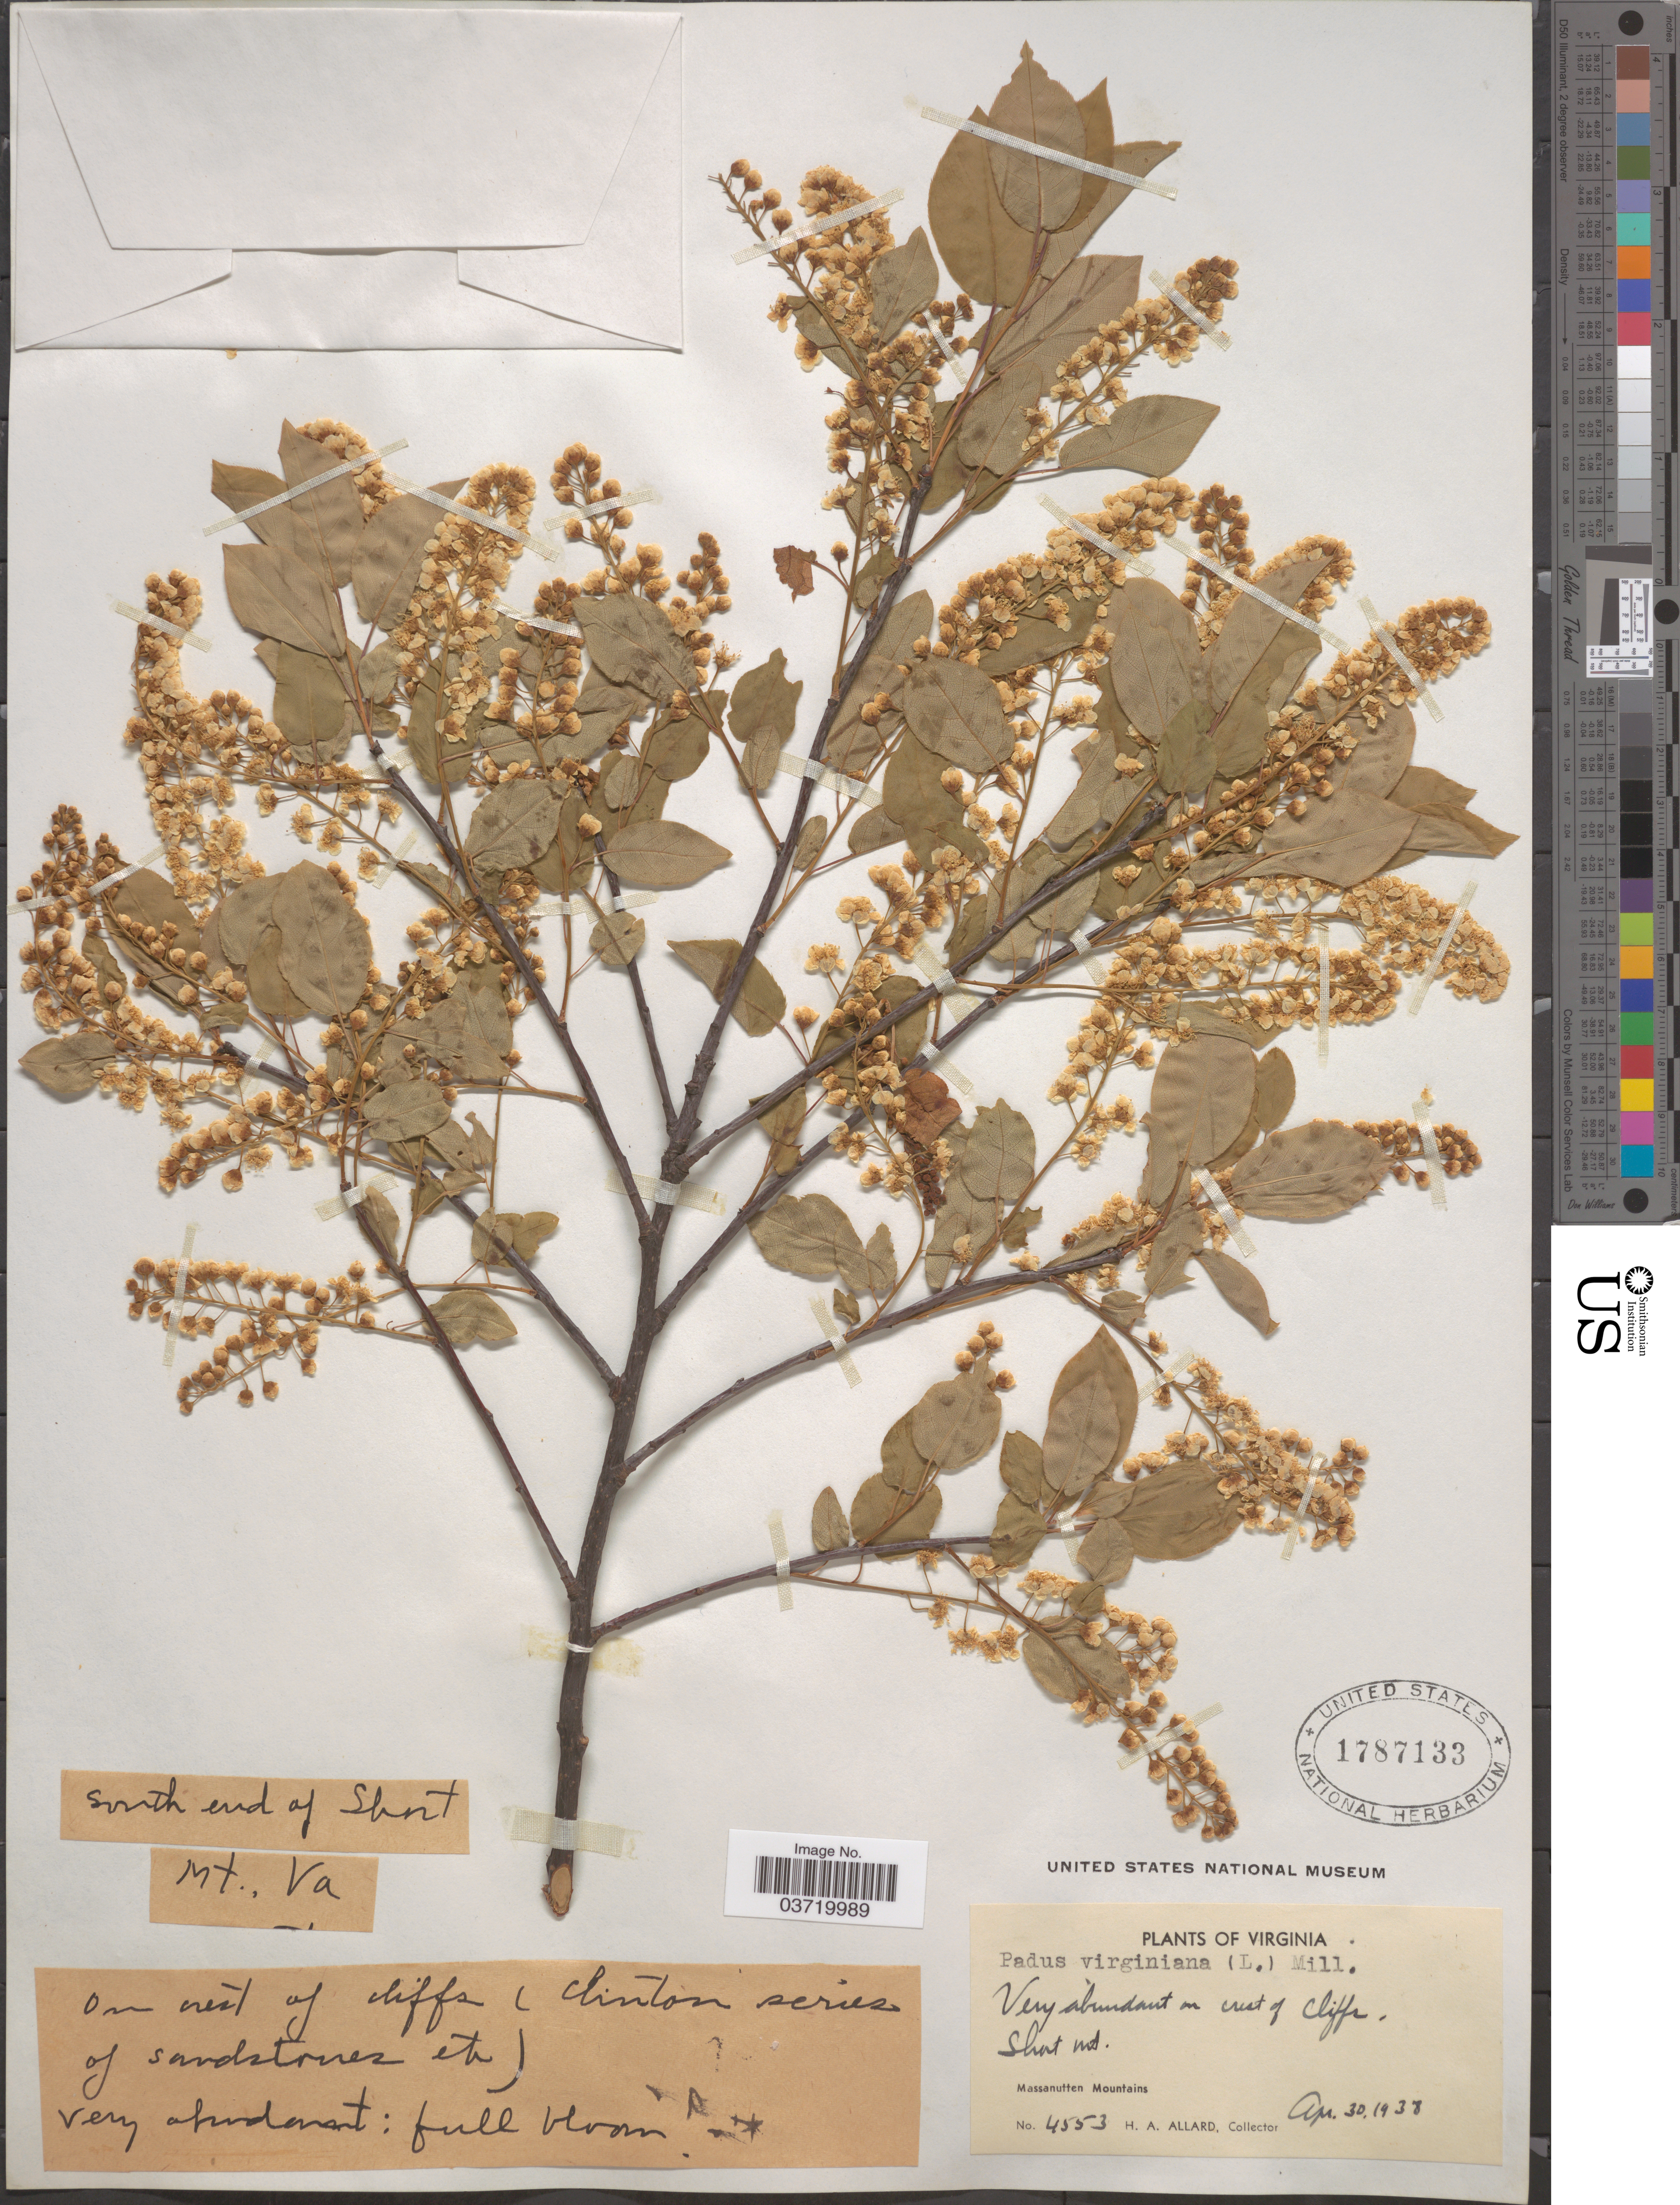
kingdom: Plantae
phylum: Tracheophyta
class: Magnoliopsida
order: Rosales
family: Rosaceae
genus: Prunus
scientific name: Prunus virginiana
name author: L.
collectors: H. A. Allard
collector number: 4553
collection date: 1938-04-30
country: United States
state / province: Virginia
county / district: Shenandoah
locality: Short mt. Massanutten Mountains. On west of cliffs. South end of Short Mt.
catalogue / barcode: US 1787133